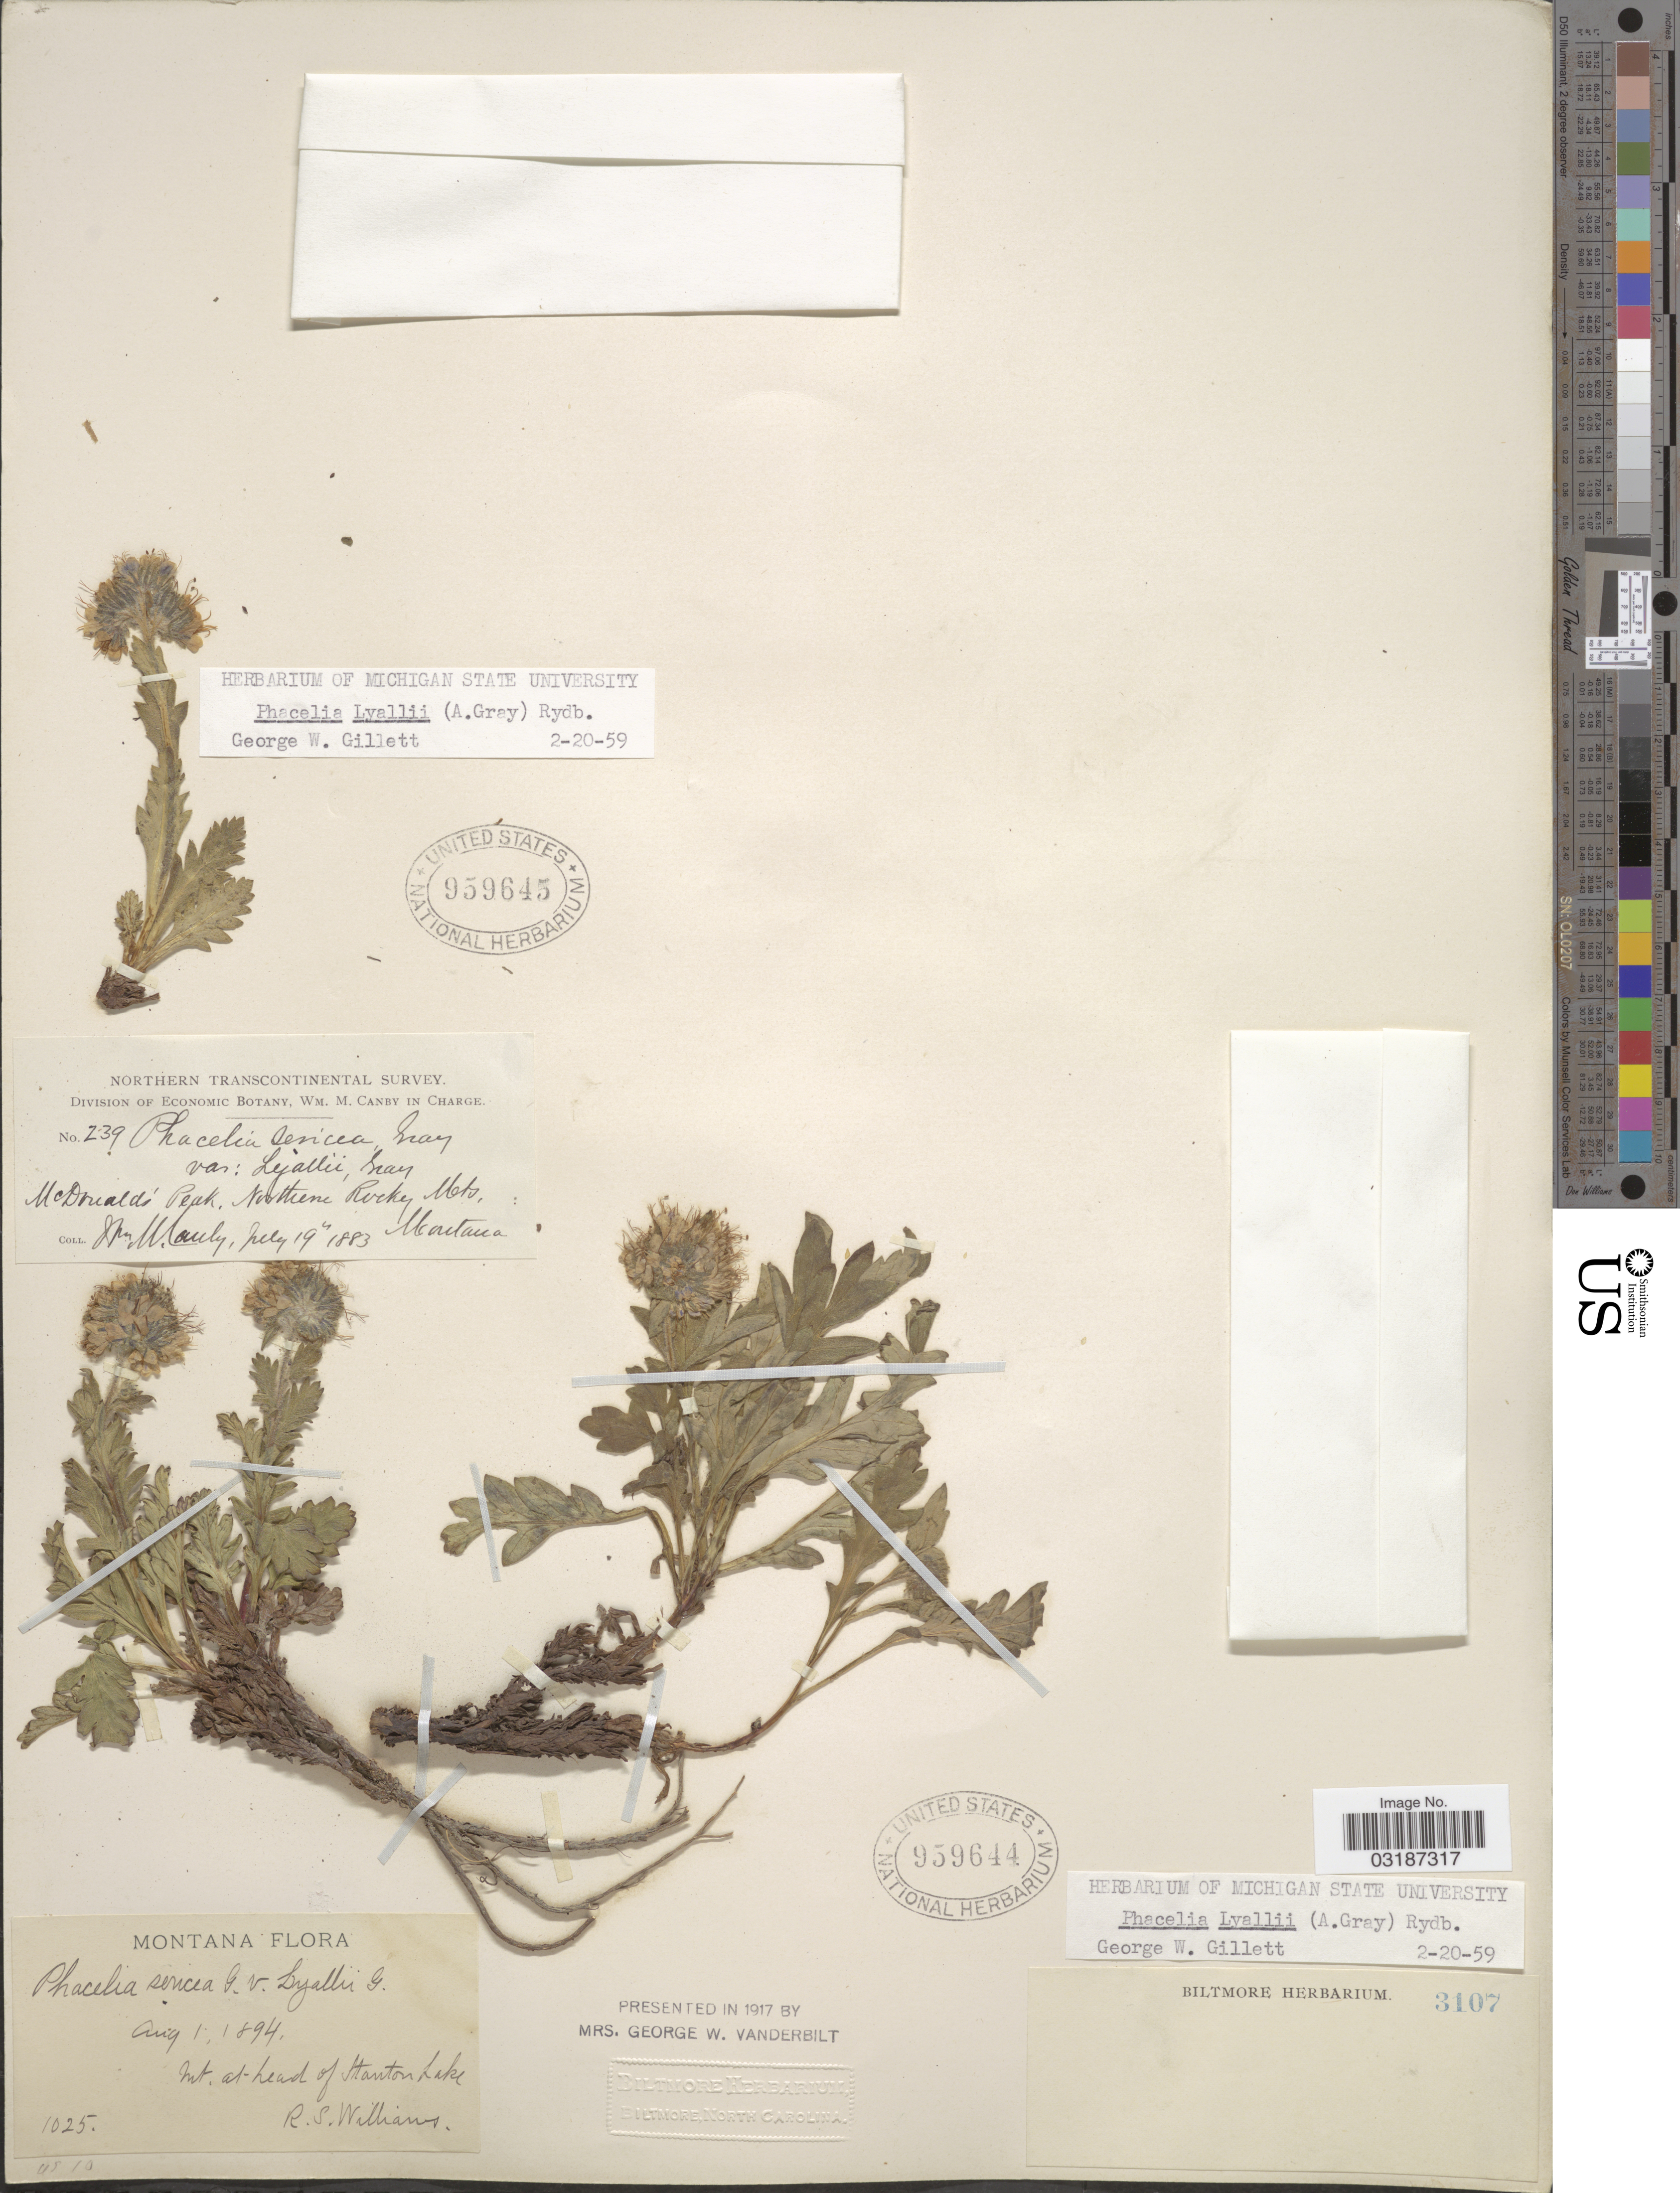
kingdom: Plantae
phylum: Tracheophyta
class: Magnoliopsida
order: Boraginales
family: Hydrophyllaceae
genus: Phacelia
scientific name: Phacelia lyallii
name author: (A. Gray) Rydb.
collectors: W. M. Canby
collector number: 239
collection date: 1883-07-19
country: United States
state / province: Montana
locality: Northern Transcontinental. McDonald's Peak. Northern Rocky Mts.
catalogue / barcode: US 959645